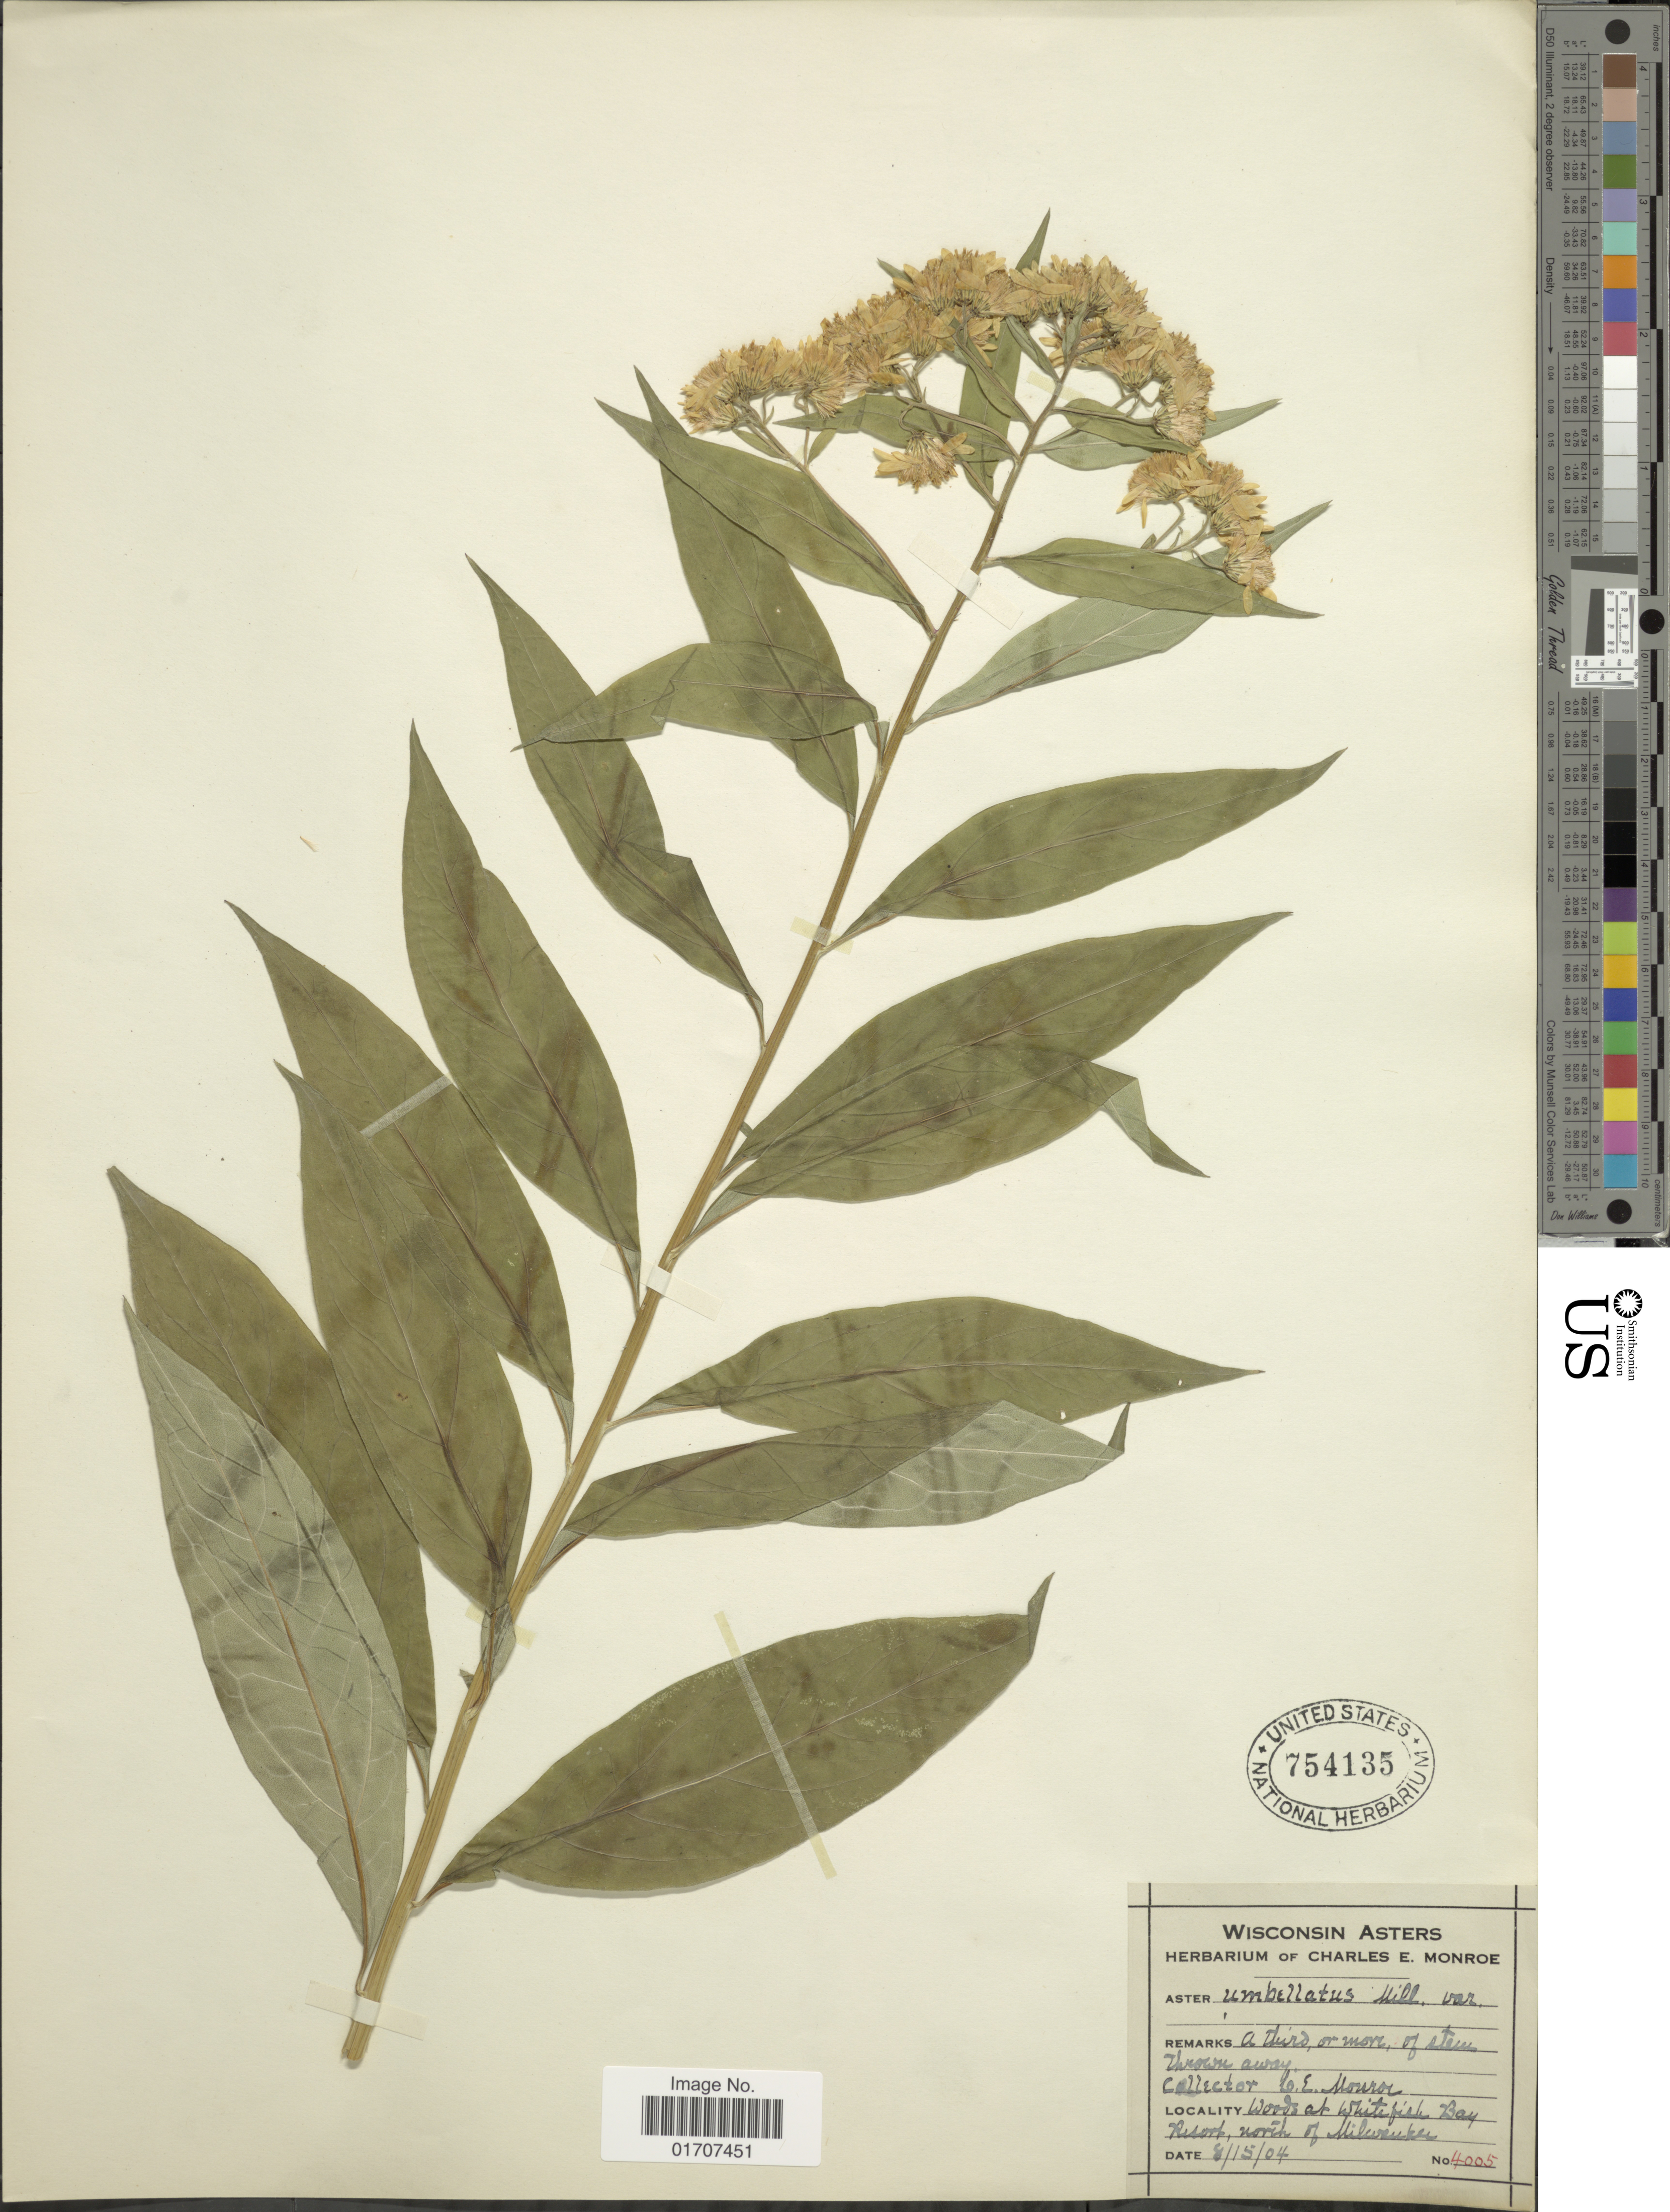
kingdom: Plantae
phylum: Tracheophyta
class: Magnoliopsida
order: Asterales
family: Asteraceae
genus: Doellingeria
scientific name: Doellingeria umbellata var. umbellata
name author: Nees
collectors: C. Monroe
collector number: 4005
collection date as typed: Transcribed d/m/y: 15/8/4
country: United States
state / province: Wisconsin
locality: Woods at Whitefish Bay Resort, North of Milwaukee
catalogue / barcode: US 754135